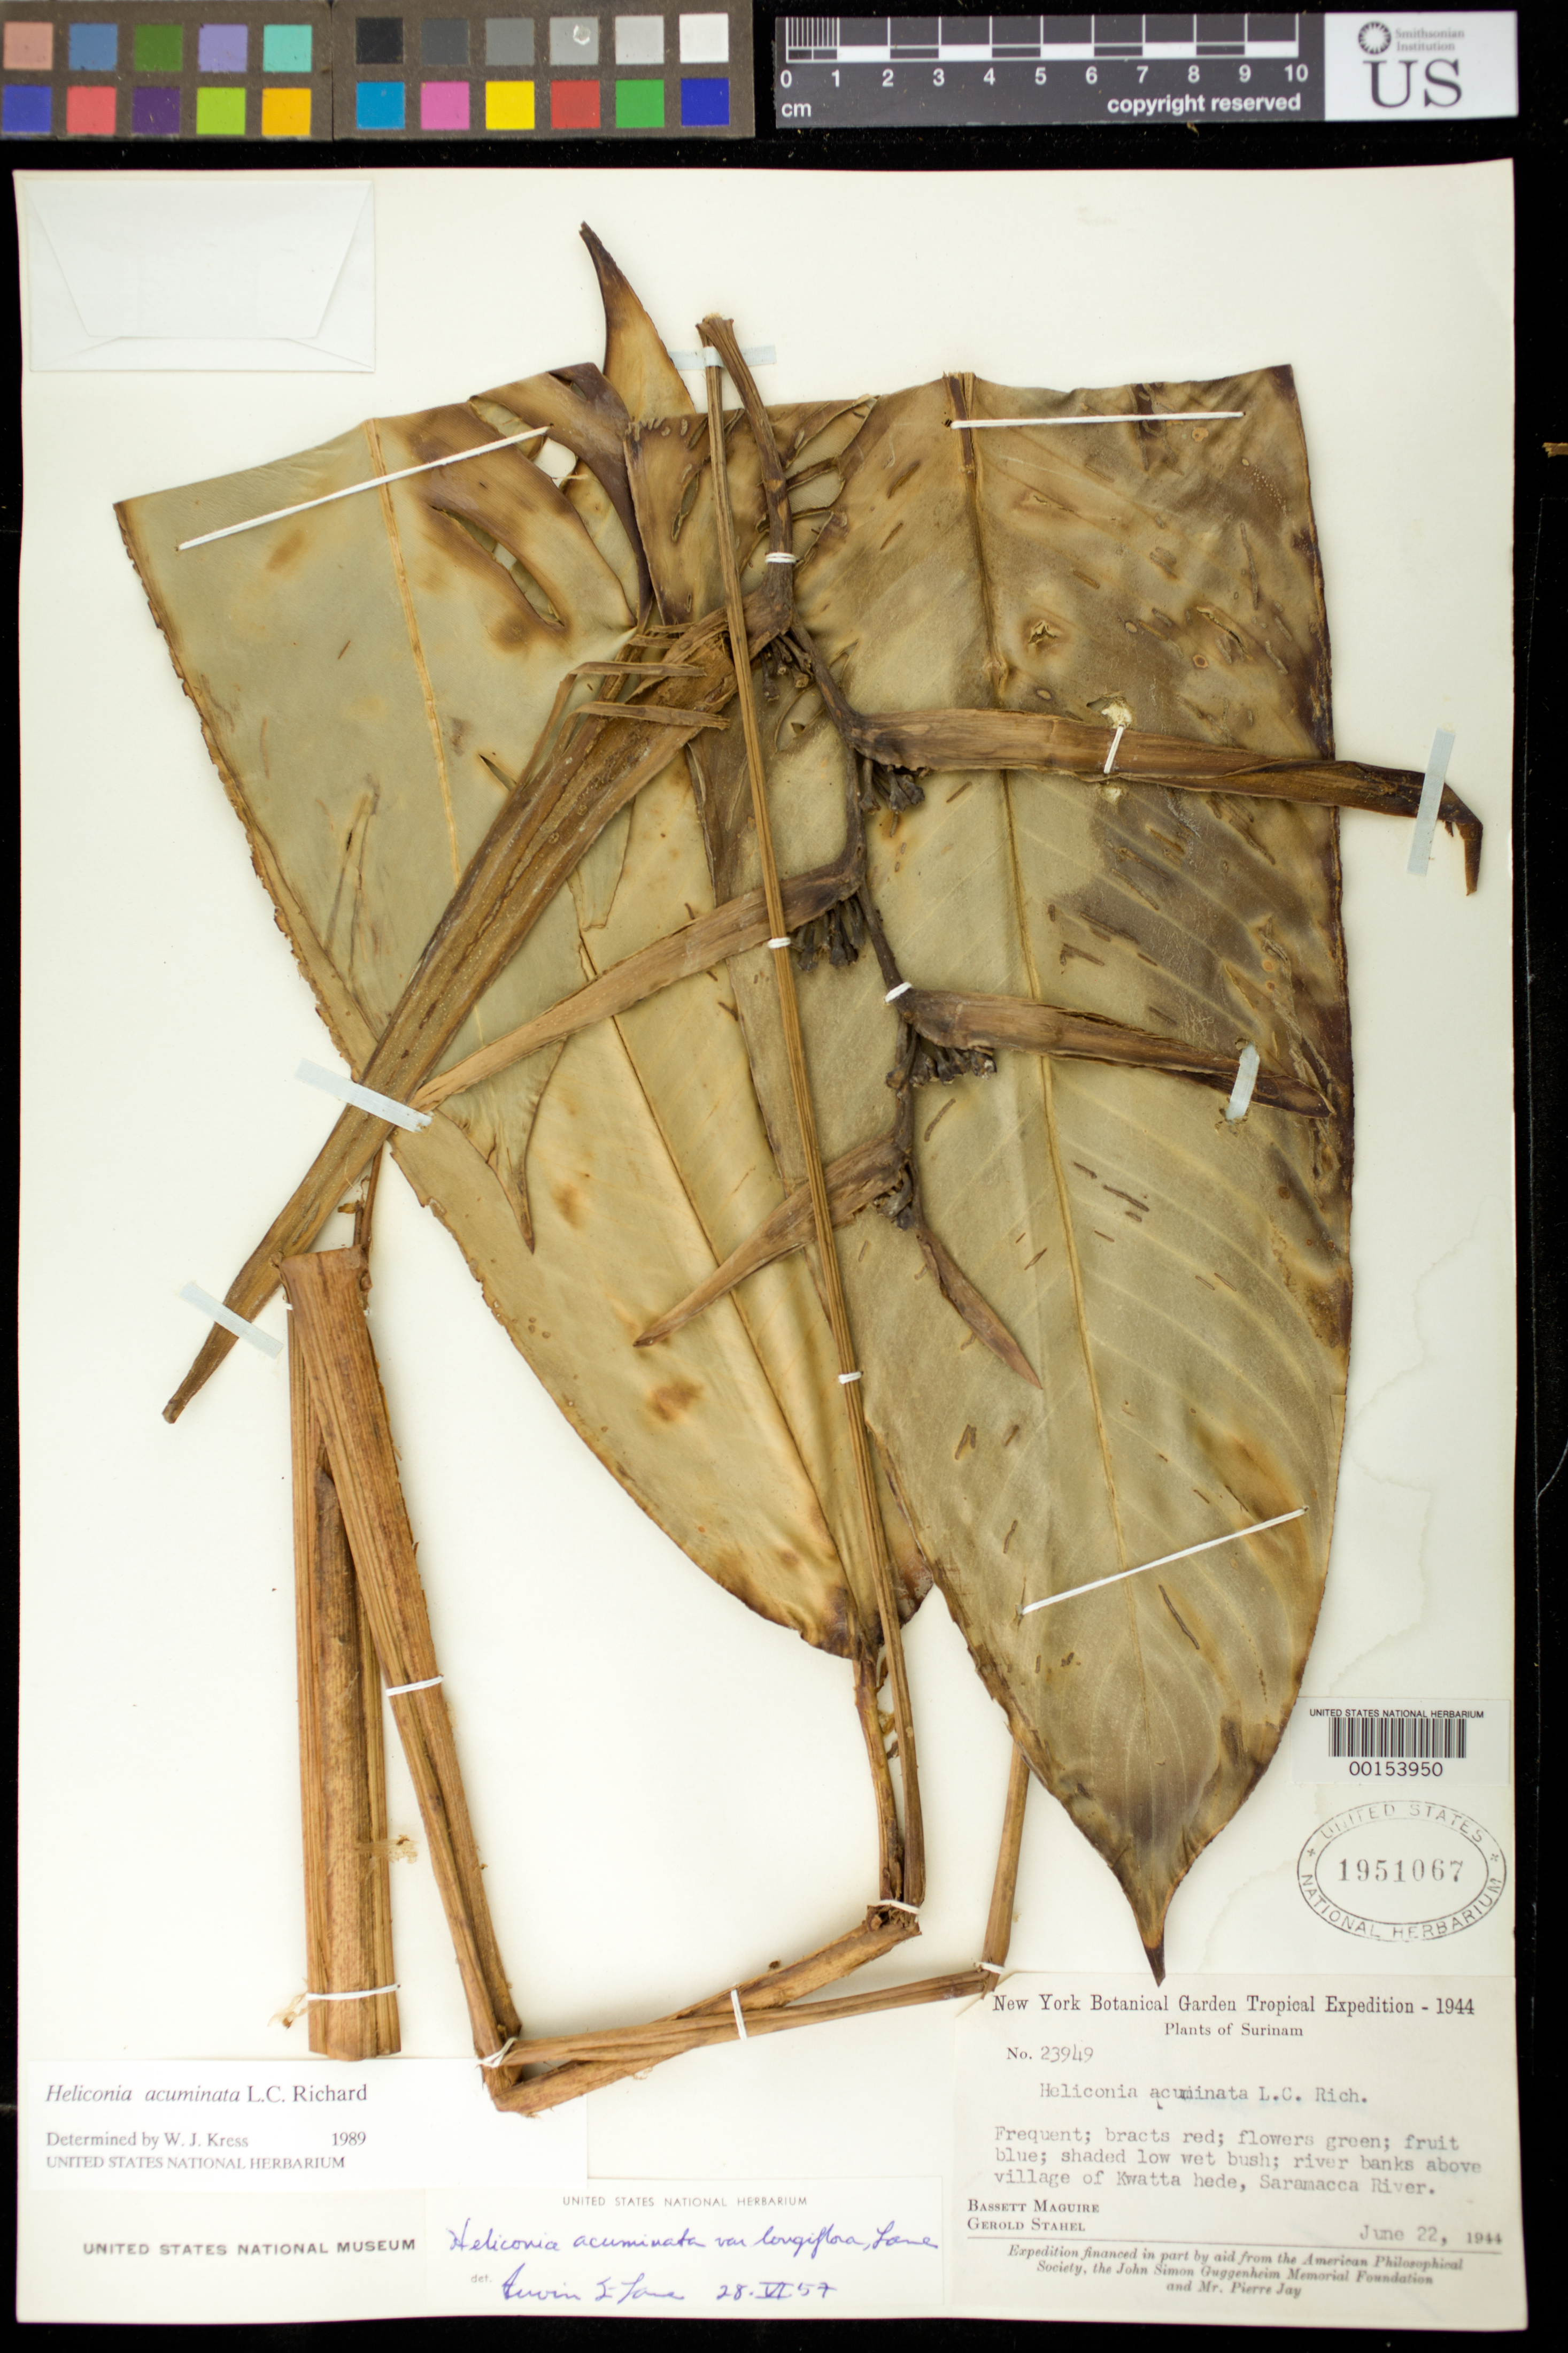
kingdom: Plantae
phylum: Tracheophyta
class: Liliopsida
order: Zingiberales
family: Heliconiaceae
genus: Heliconia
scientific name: Heliconia acuminata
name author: A. Rich.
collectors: B. Maguire & G. Stahel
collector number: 23949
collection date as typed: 22 Jun 1944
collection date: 1944-06-22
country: Suriname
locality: River banks above village of kwatta hede, saramacca river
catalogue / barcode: US 1951067